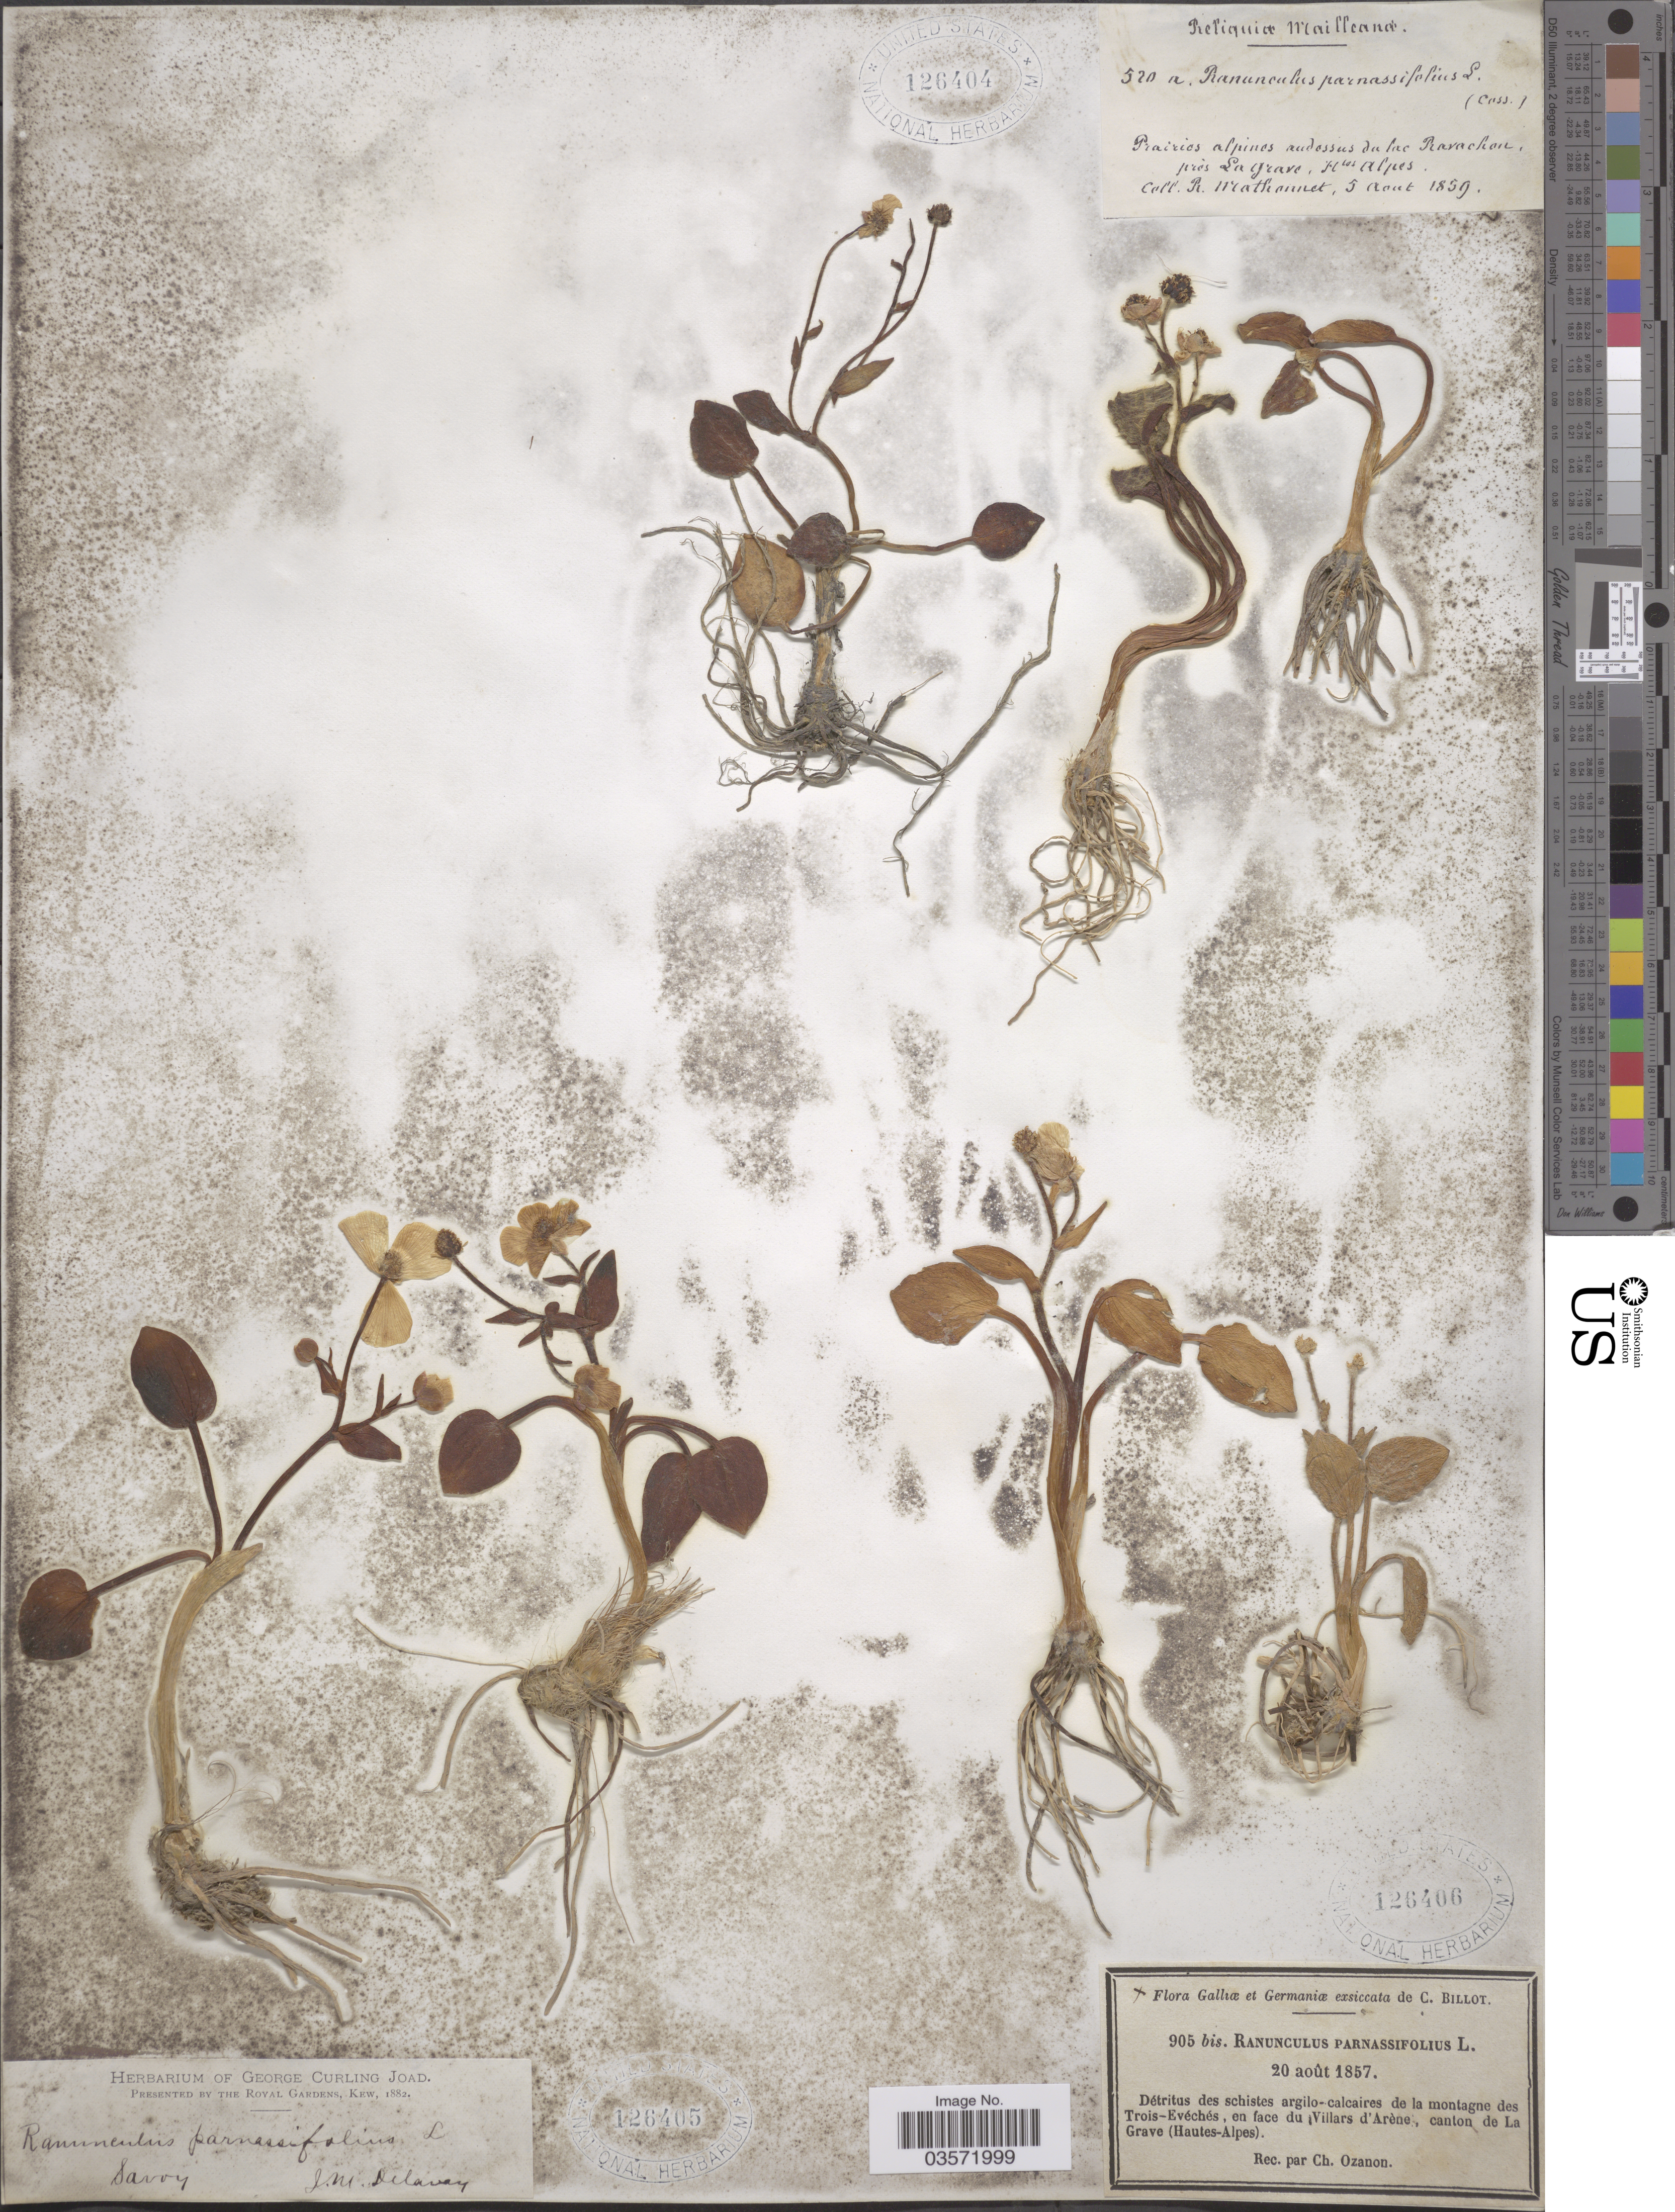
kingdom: Plantae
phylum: Tracheophyta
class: Magnoliopsida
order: Ranunculales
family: Ranunculaceae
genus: Ranunculus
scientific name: Ranunculus parnassifolius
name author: L.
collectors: C. Ozanon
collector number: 905bis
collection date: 1857-08-20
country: France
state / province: Provence-Alpes-Côte d'Azur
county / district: Hautes-Alpes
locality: Galliœ et Germaniœ. Détritas des schistes argilo-calcaires de la montagne des Trois-Evéchés, en face du Villars d'Arène, canton de La Grave (Hautes-Alpes).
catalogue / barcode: US 126406-3